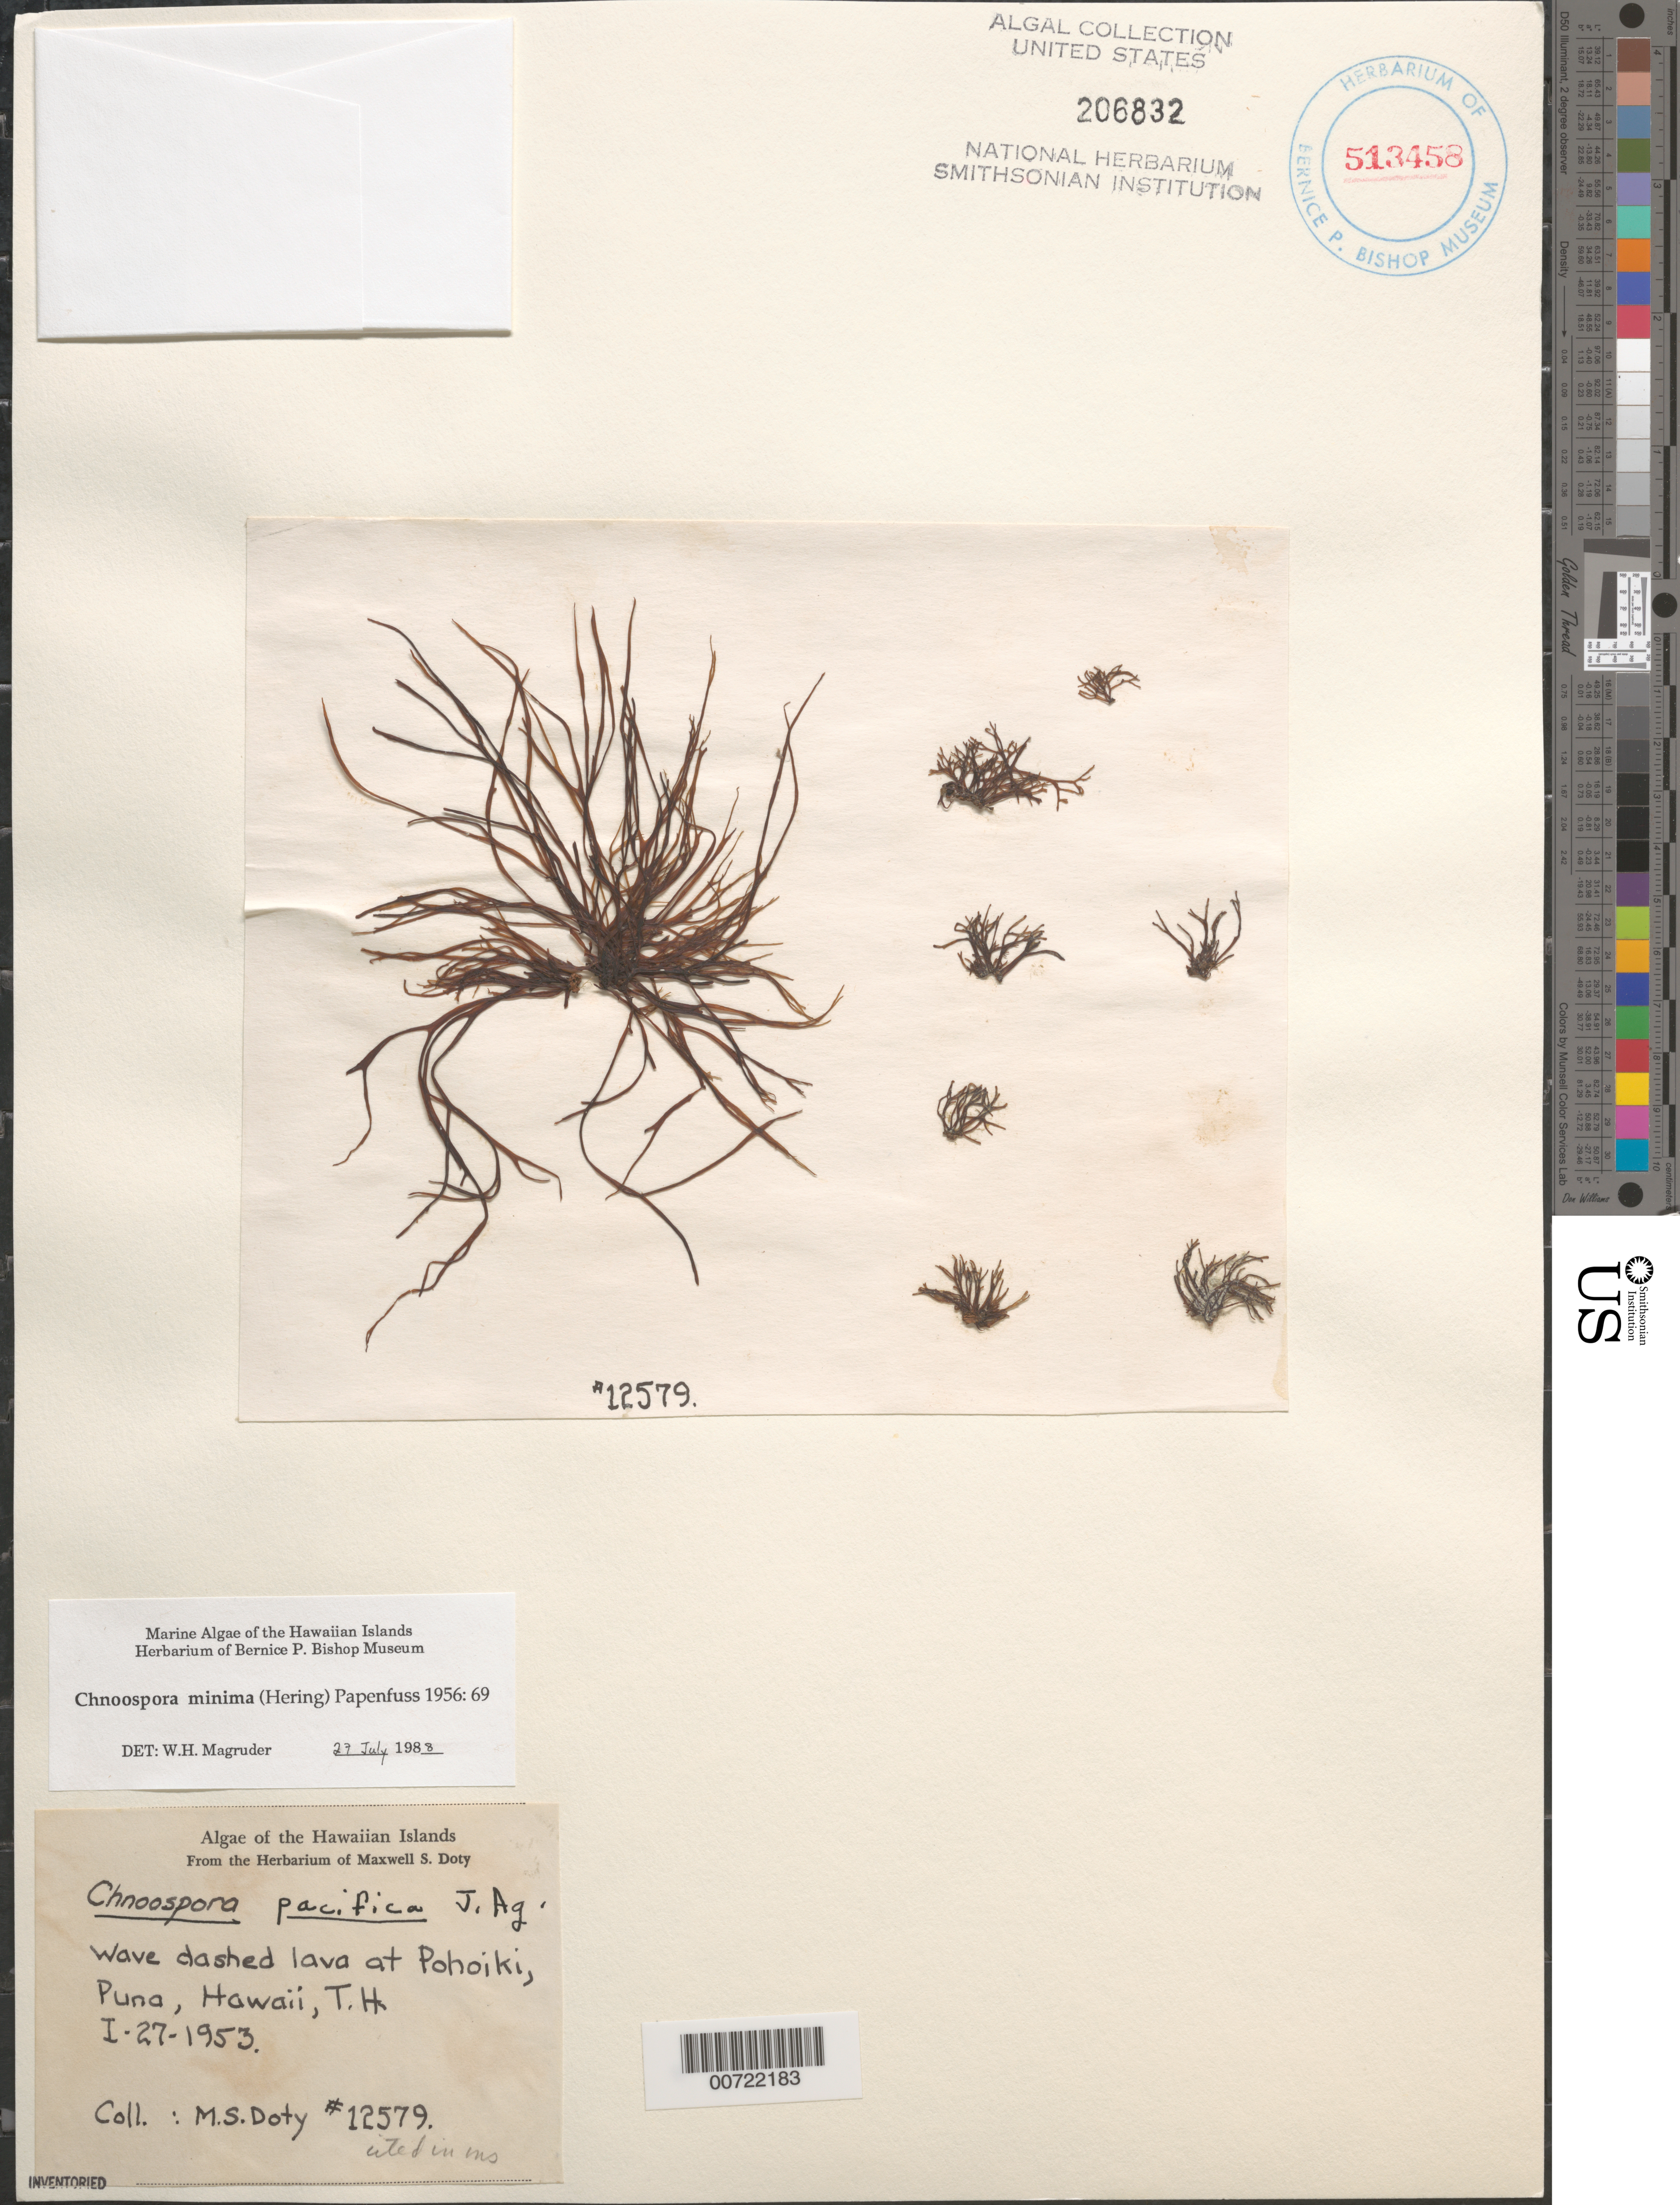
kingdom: Chromista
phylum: Ochrophyta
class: Phaeophyceae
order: Scytosiphonales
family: Scytosiphonaceae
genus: Chnoospora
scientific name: Chnoospora minima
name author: (Hering) Papenf.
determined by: Magruder, W. H.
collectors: M. S. Doty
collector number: MSD 12579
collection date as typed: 27 Jan 1953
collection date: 1953-01-27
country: United States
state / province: Hawaii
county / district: Hawaii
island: Hawaii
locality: Pohoiki, Puna District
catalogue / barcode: US 206832